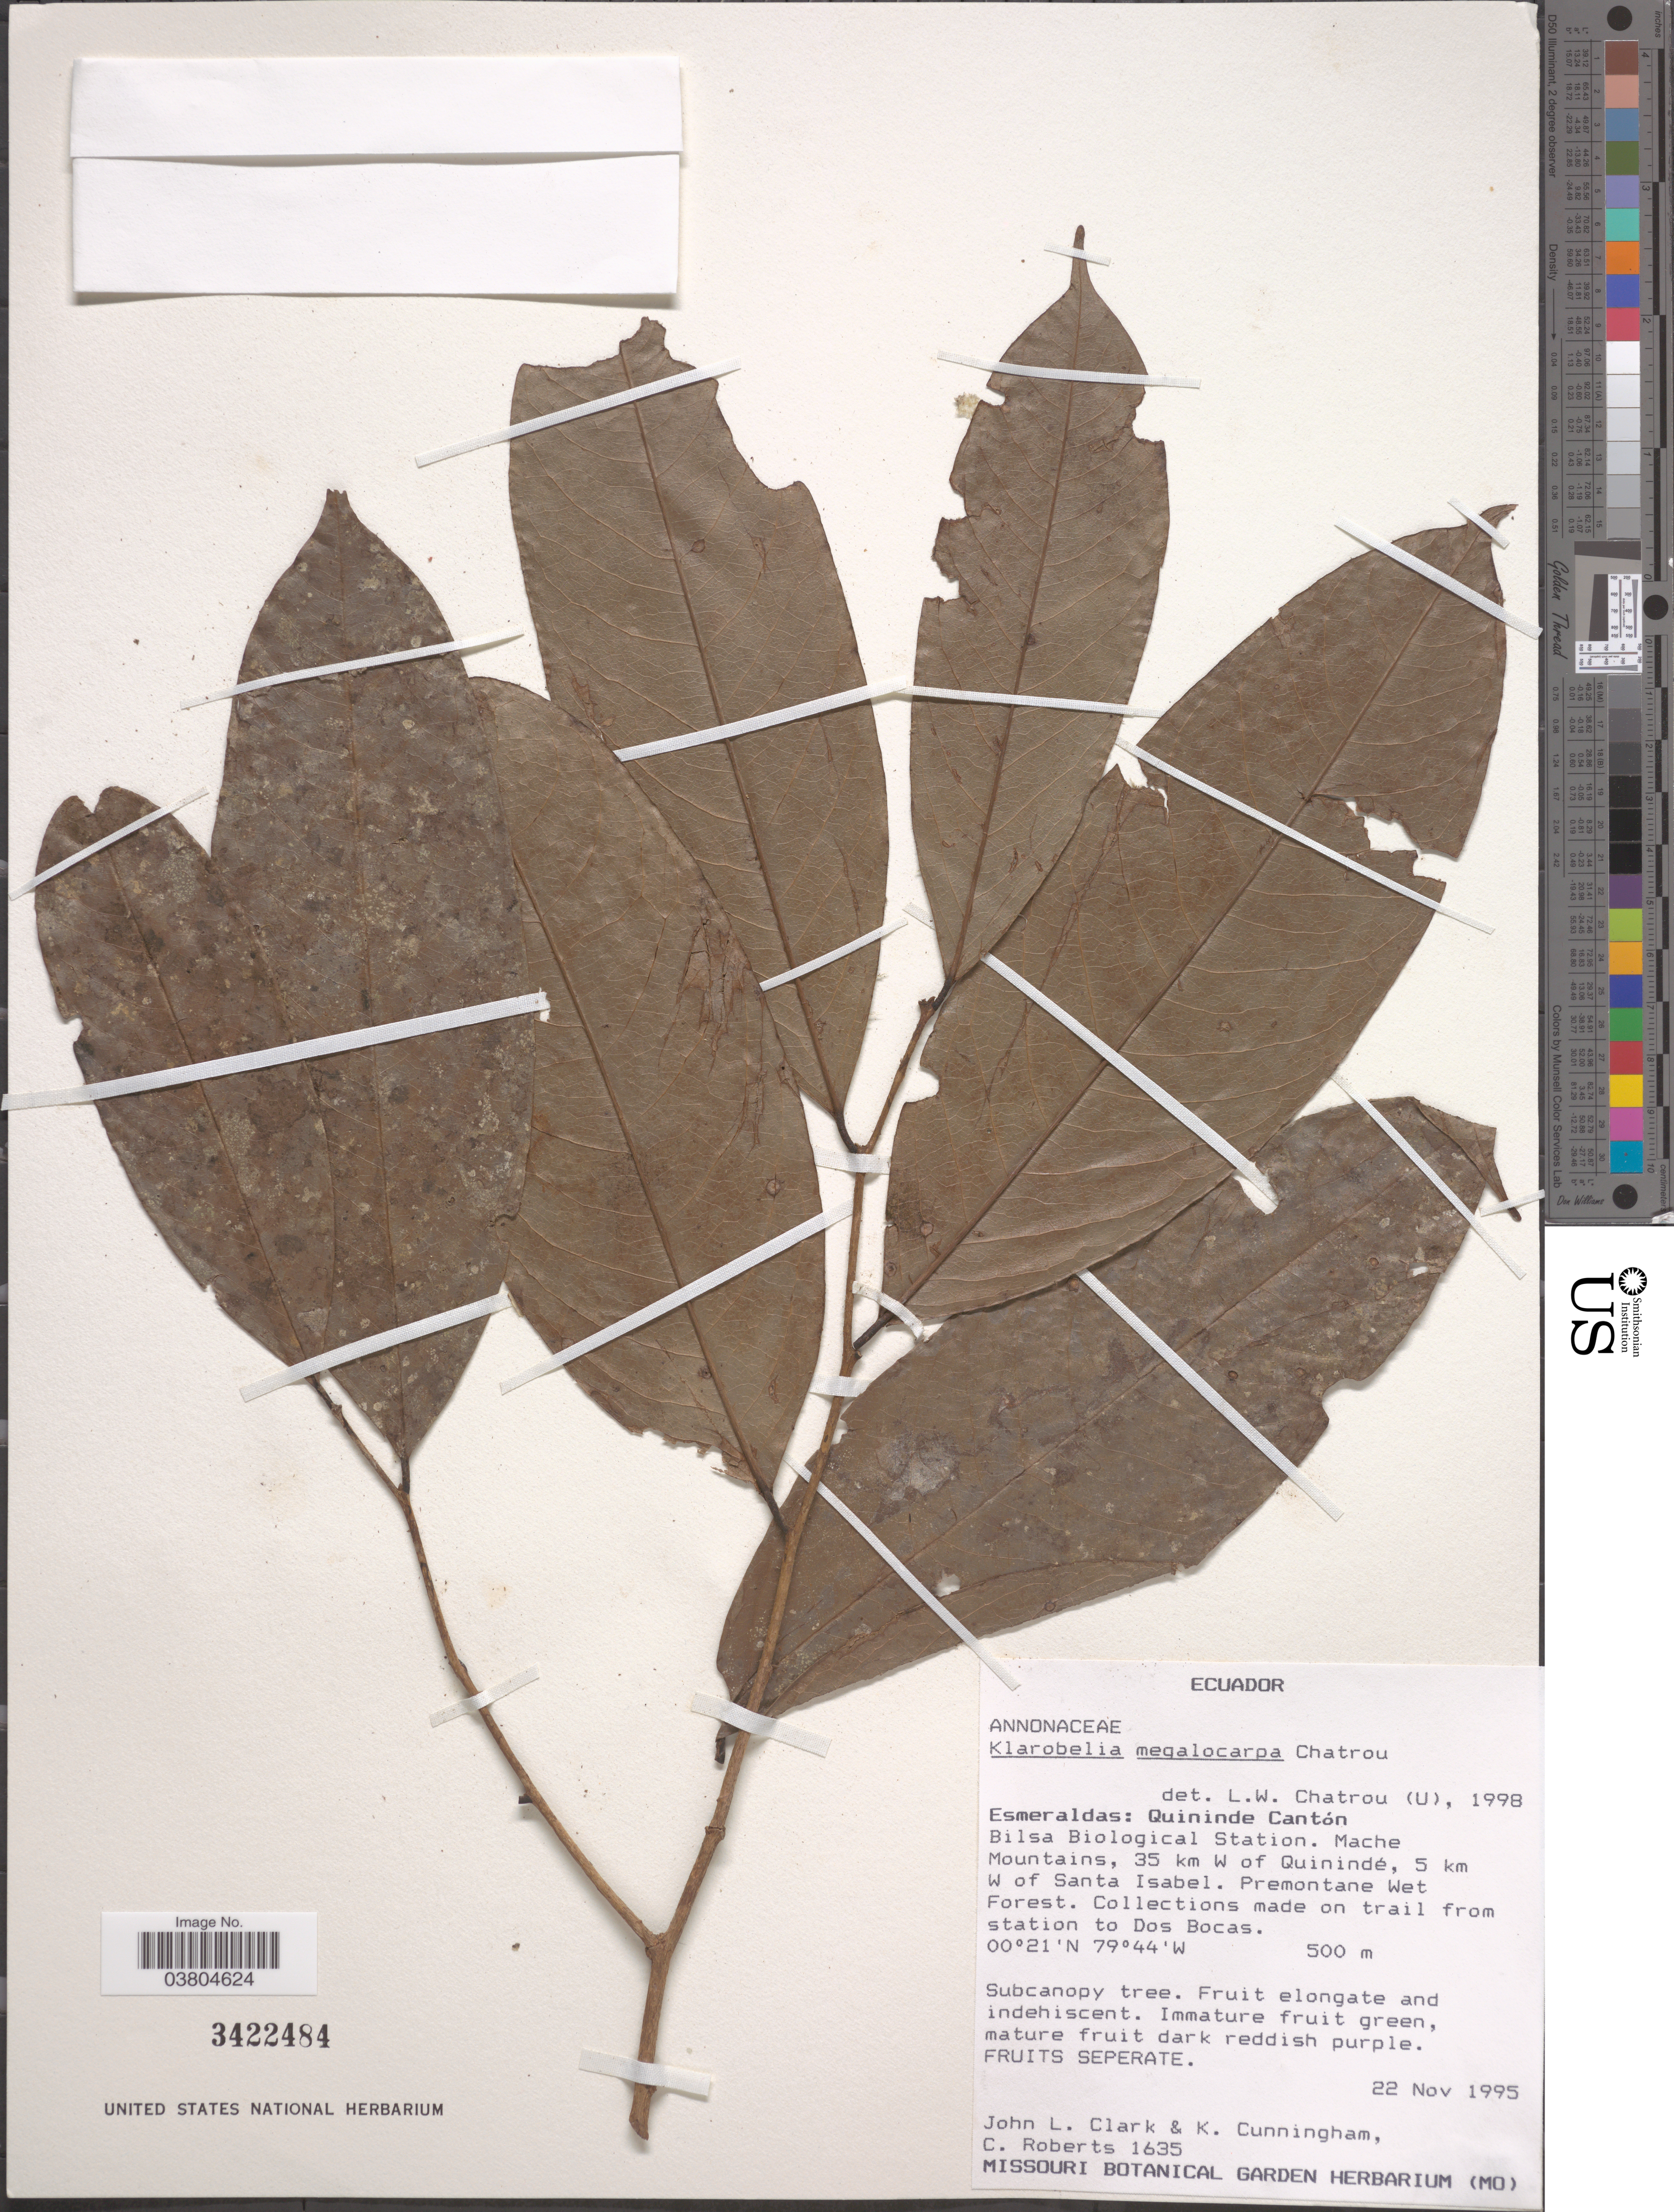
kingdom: Plantae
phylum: Tracheophyta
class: Magnoliopsida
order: Magnoliales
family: Annonaceae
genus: Klarobelia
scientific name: Klarobelia megalocarpa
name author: Chatrou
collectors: J. L. Clark, K. Cunningham & C. Roberts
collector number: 1635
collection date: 1995-11-22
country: Ecuador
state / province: Esmeraldas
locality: Quininde Cantón. Bilsa Biological Station. Mache Mountains, 35 km west of Quinindé, 5 km W of Santa Isabel. Premontane Wet Forest. On trail from station to Dos Bocas.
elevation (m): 500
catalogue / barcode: US 3422484